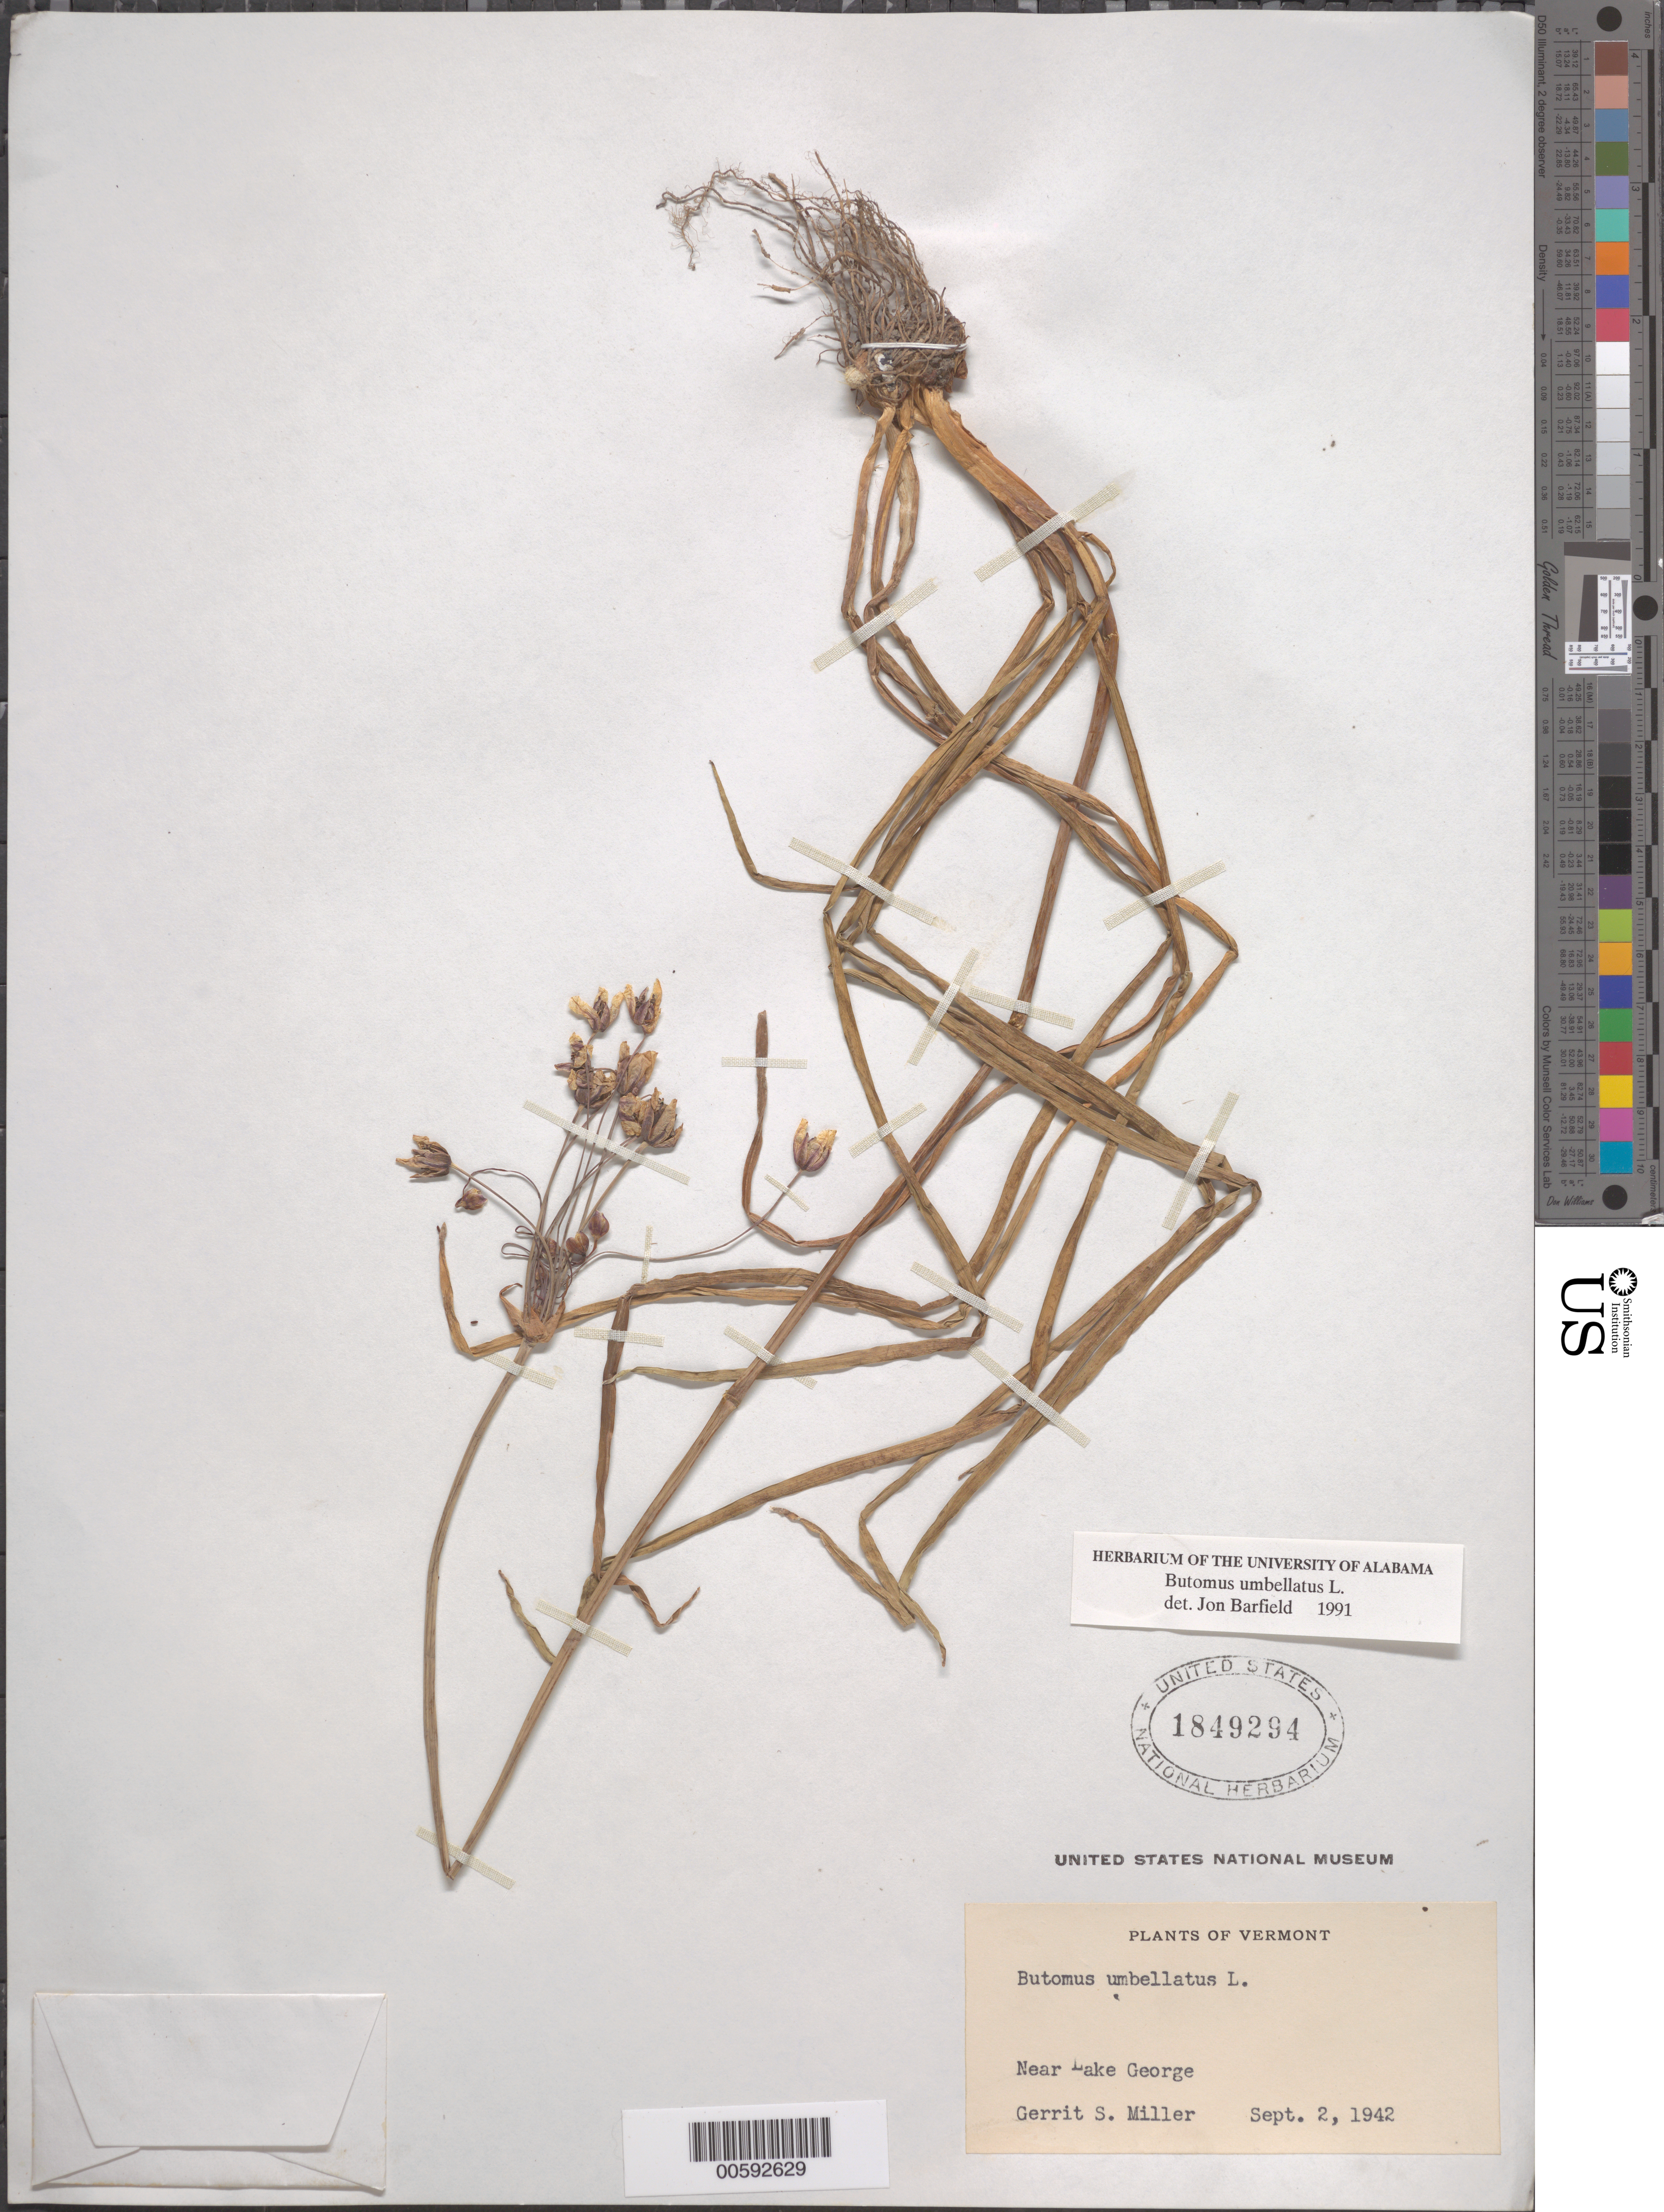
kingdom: Plantae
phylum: Tracheophyta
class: Liliopsida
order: Alismatales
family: Butomaceae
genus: Butomus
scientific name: Butomus umbellatus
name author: L.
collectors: G. S. Miller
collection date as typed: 02 Sep 1942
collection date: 1942-09-02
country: United States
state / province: Vermont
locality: Near Lake George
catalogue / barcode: US 1849294